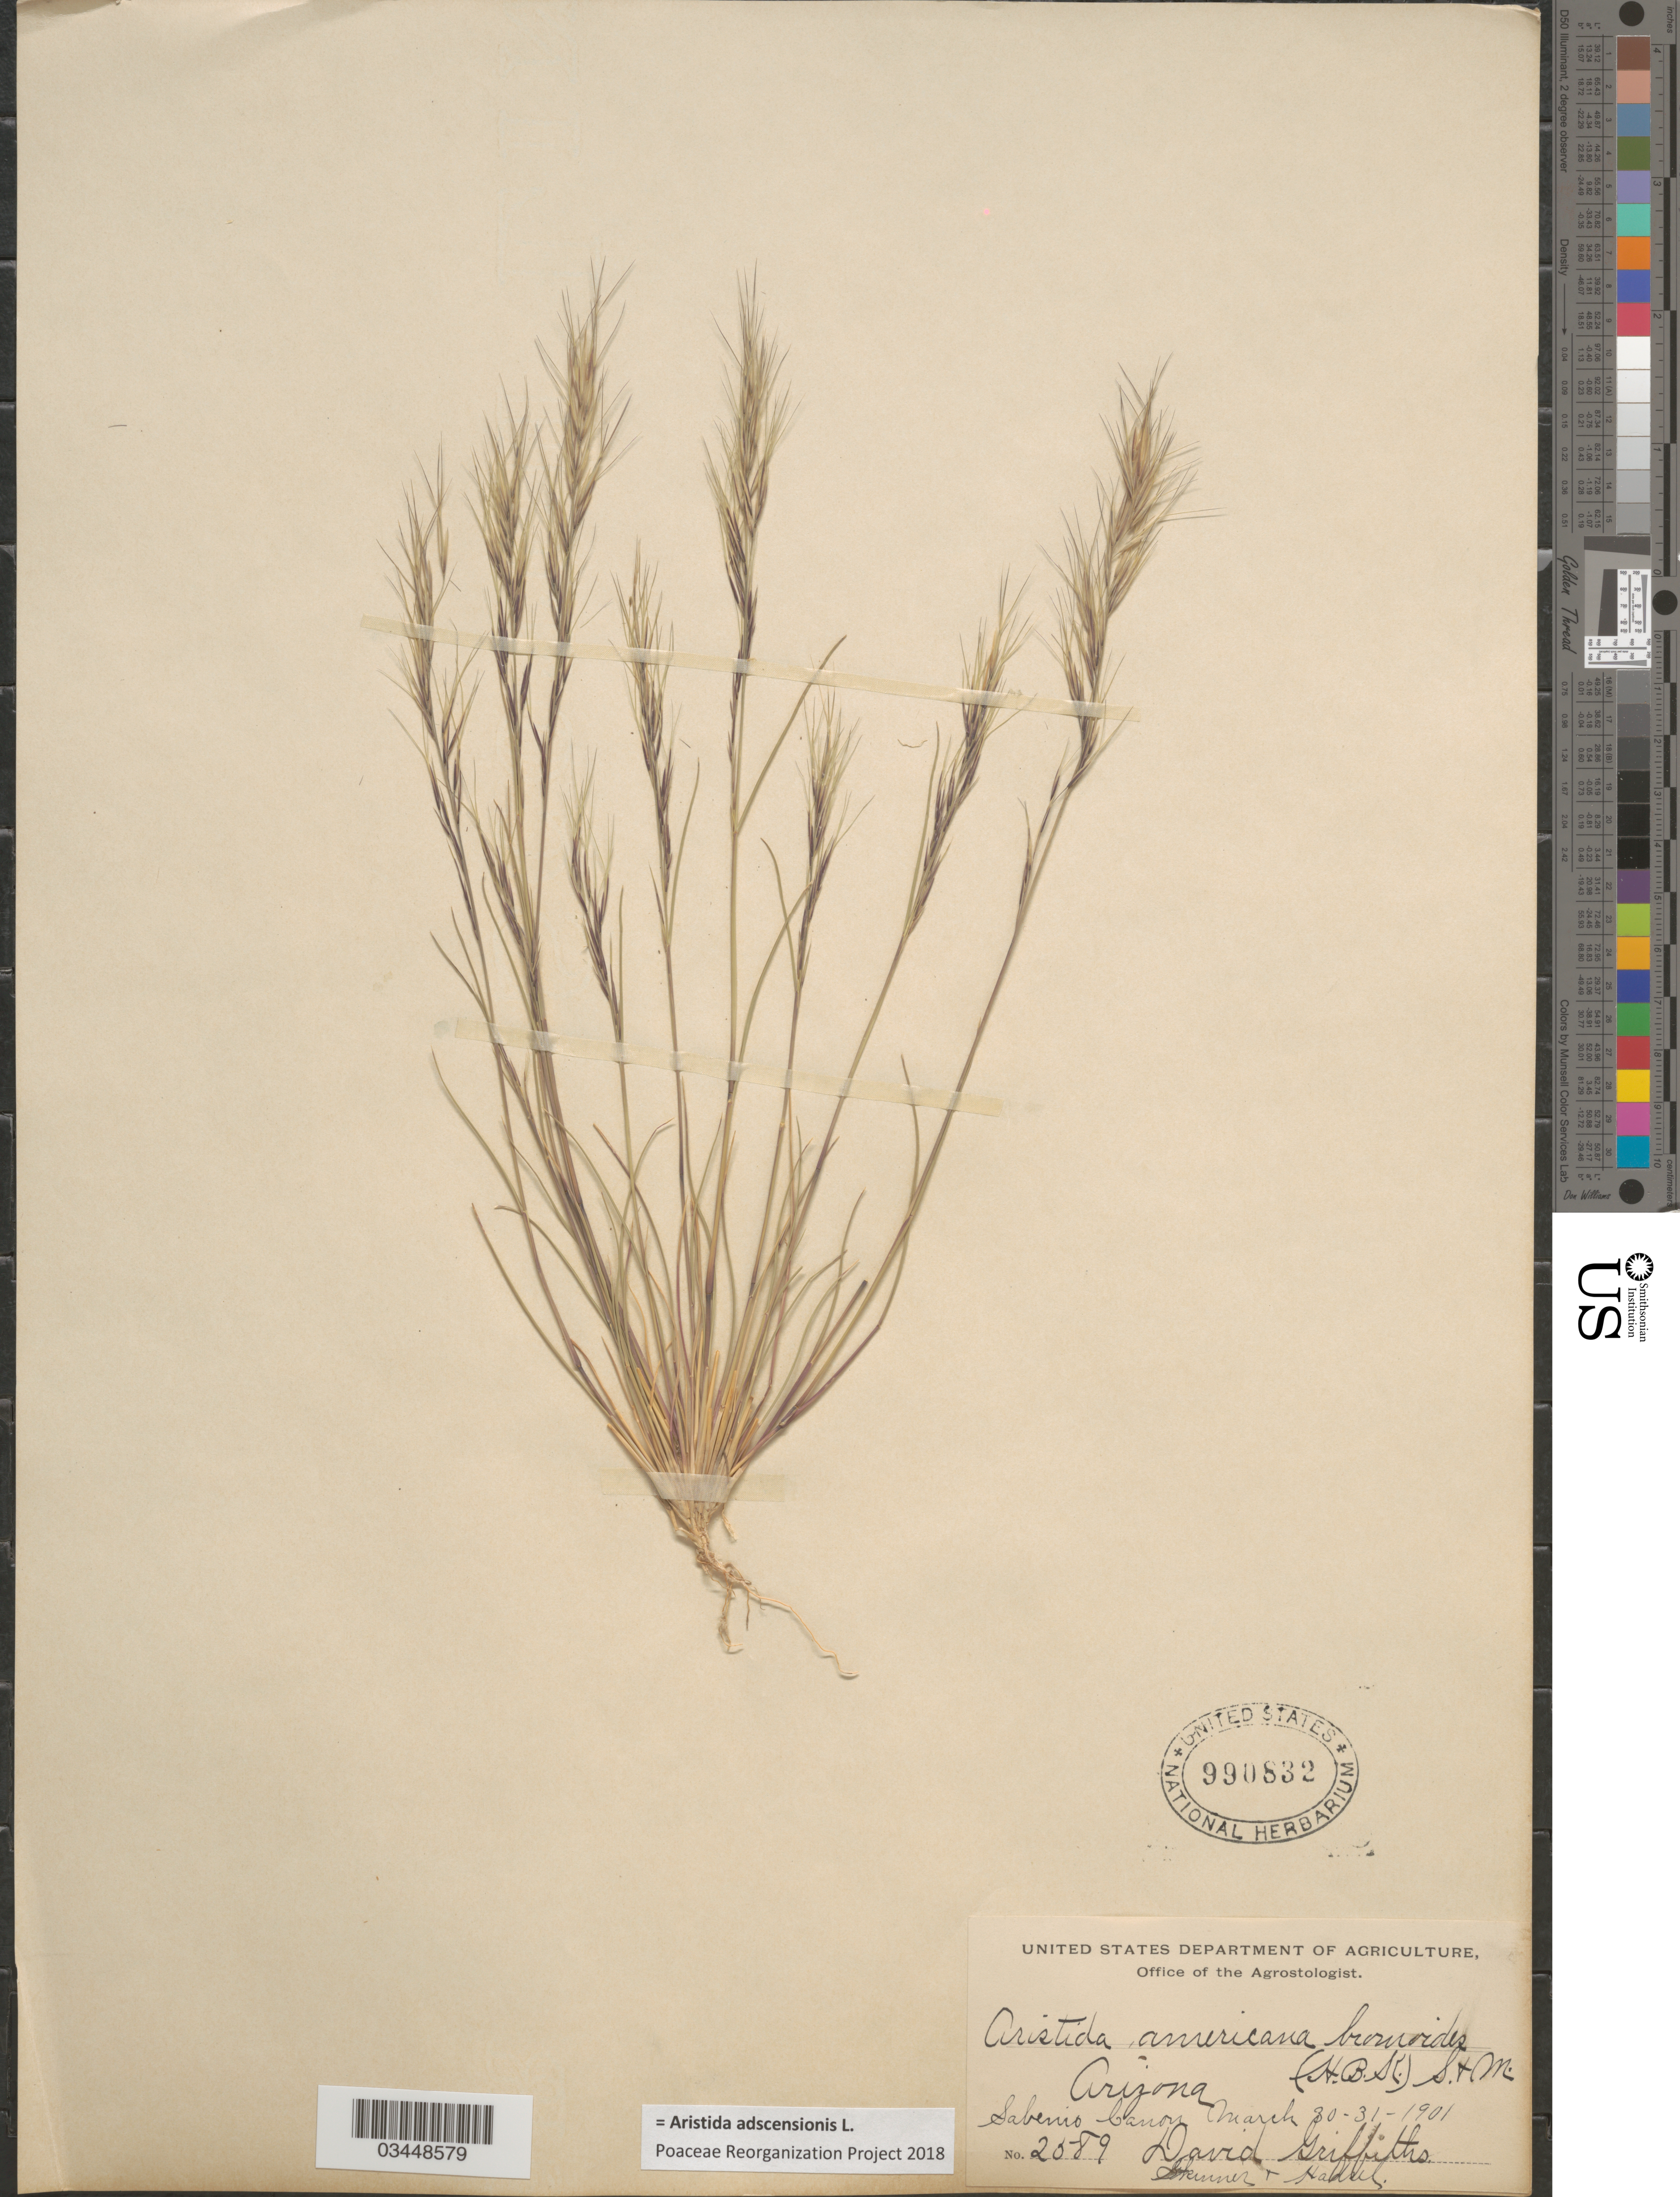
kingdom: Plantae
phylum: Tracheophyta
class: Liliopsida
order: Poales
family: Poaceae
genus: Aristida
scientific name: Aristida adscensionis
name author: L.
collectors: D. Griffiths, -. Skinner & Hadsel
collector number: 2589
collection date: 1901-03-30/1901-03-31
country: United States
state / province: Arizona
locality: Sabenio Canon.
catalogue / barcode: US 990832